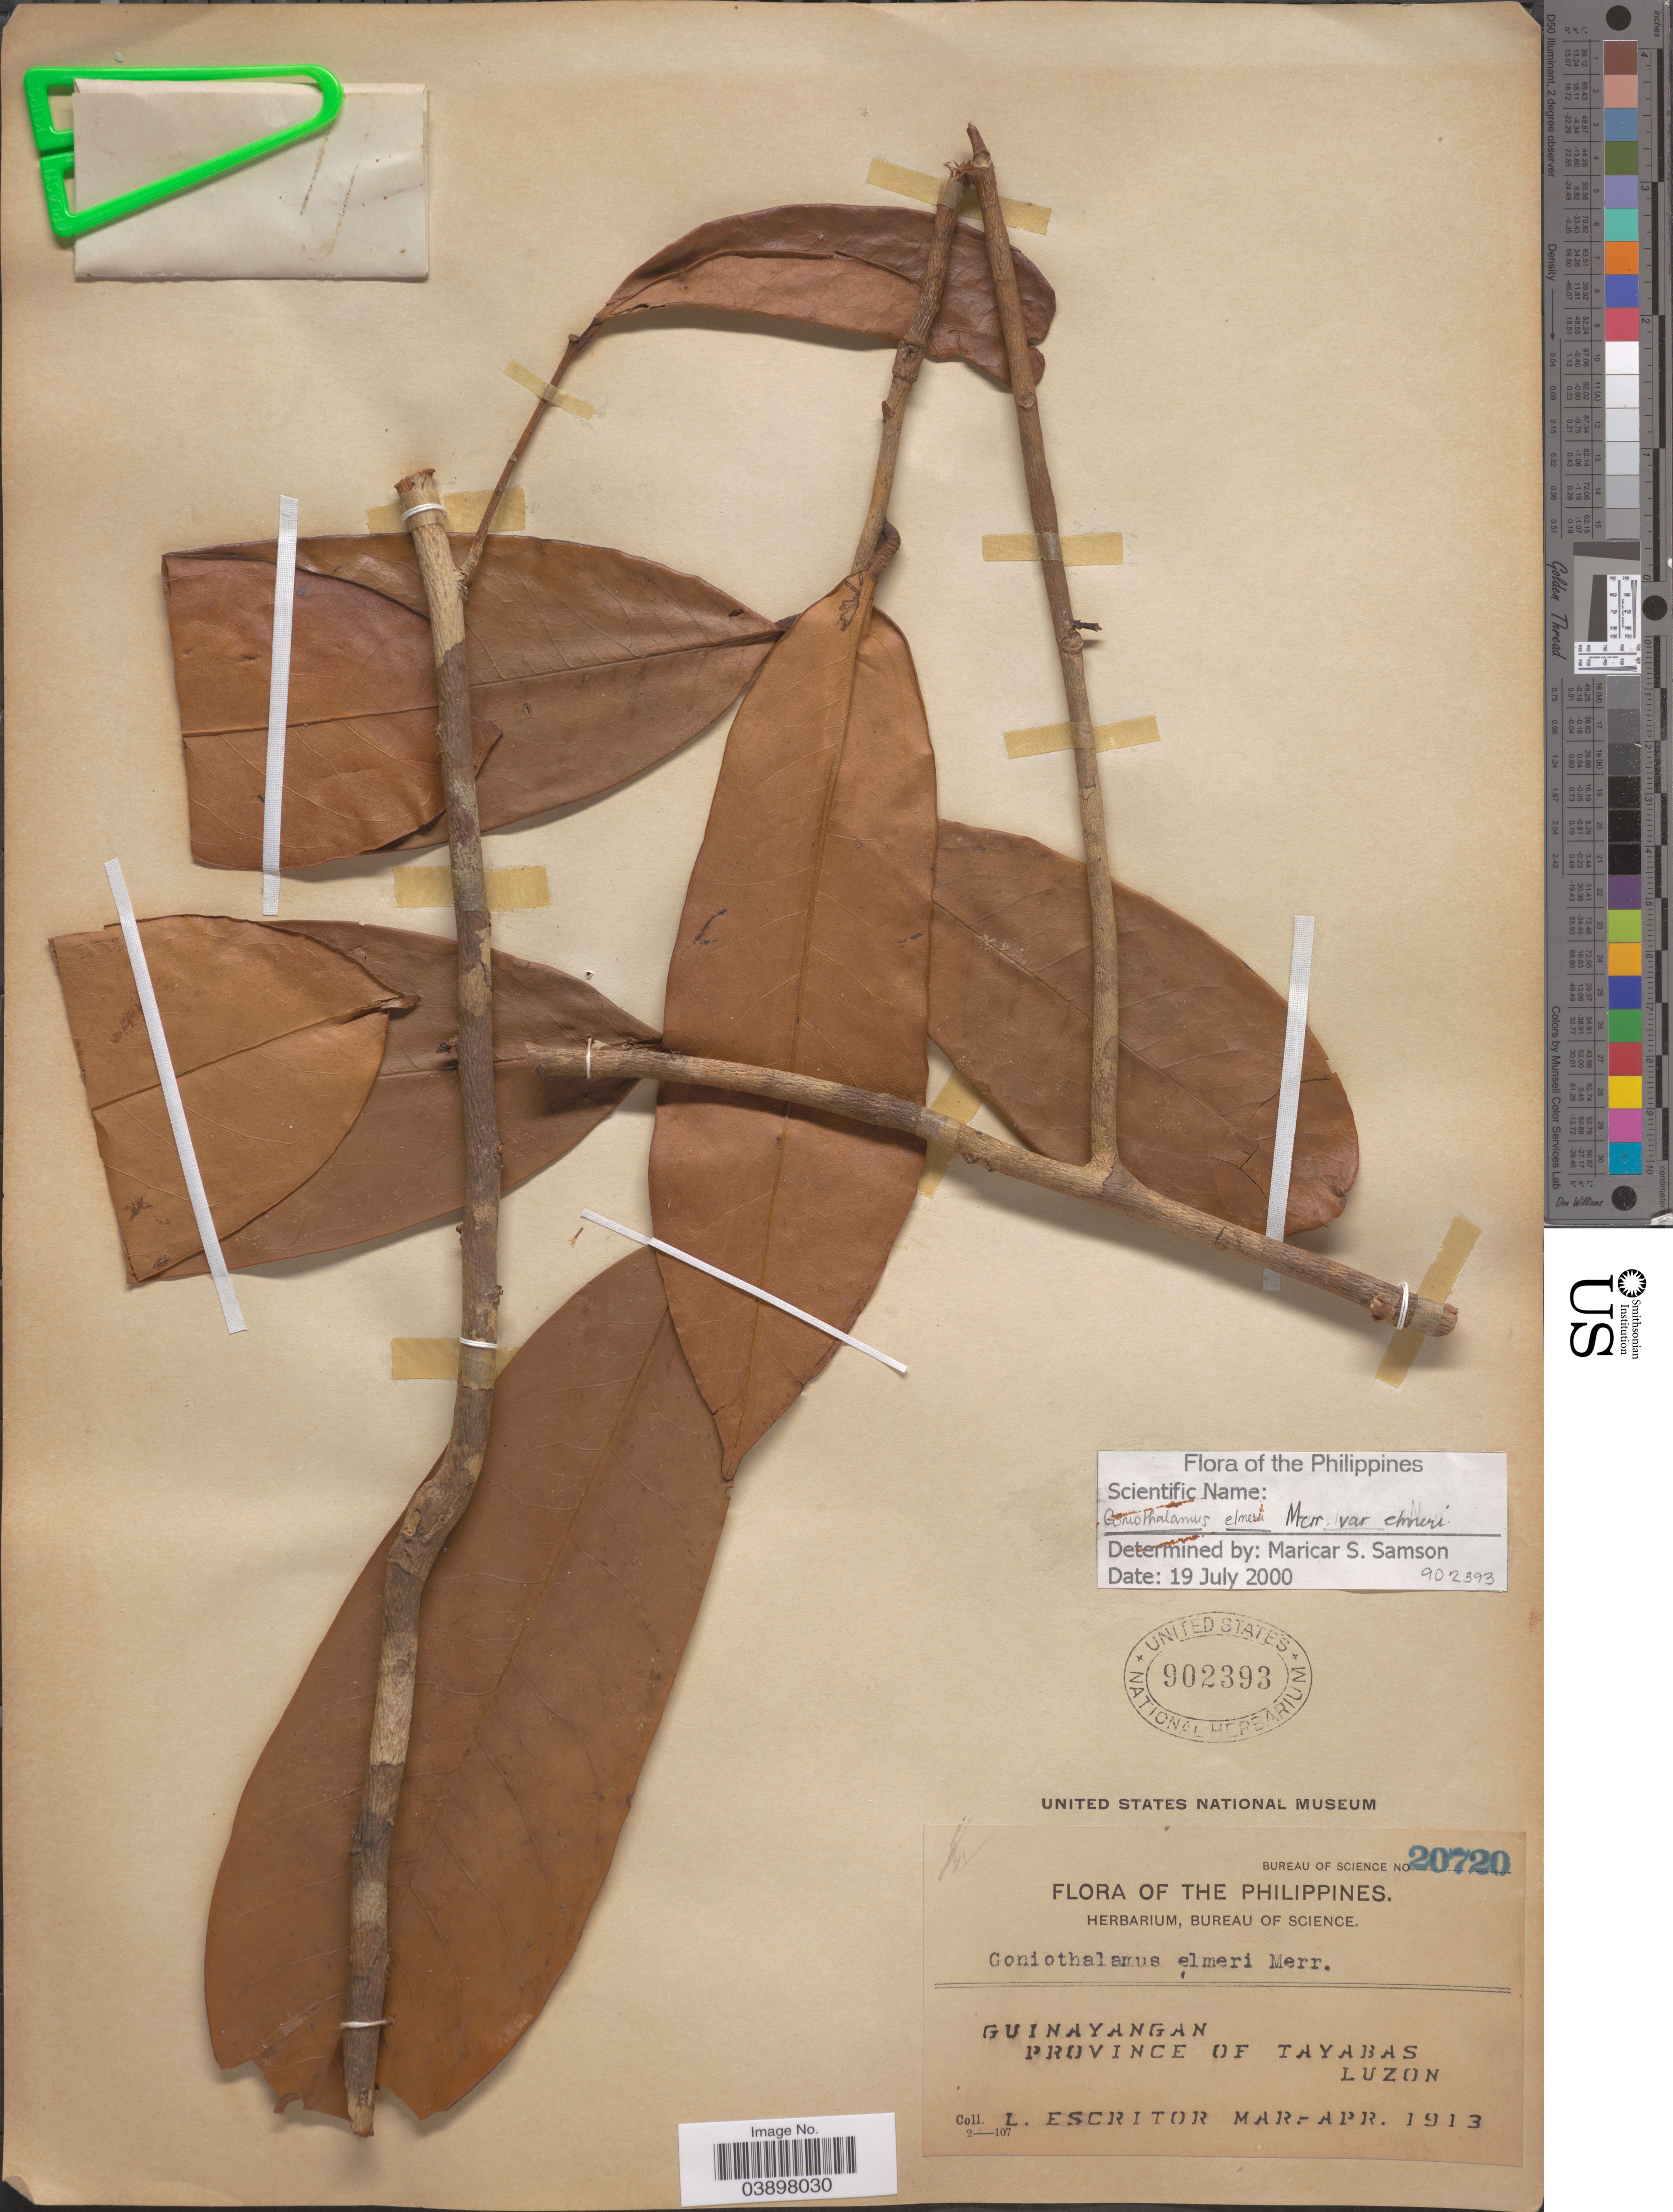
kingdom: Plantae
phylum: Tracheophyta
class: Magnoliopsida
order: Magnoliales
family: Annonaceae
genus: Goniothalamus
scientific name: Goniothalamus elmeri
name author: Merr.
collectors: L. Escritor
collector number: Bureau of Science 20720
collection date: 1913-03/1913-04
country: Philippines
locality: Guinayangan. Province of Tayabas. Luzon.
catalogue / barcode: US 902393